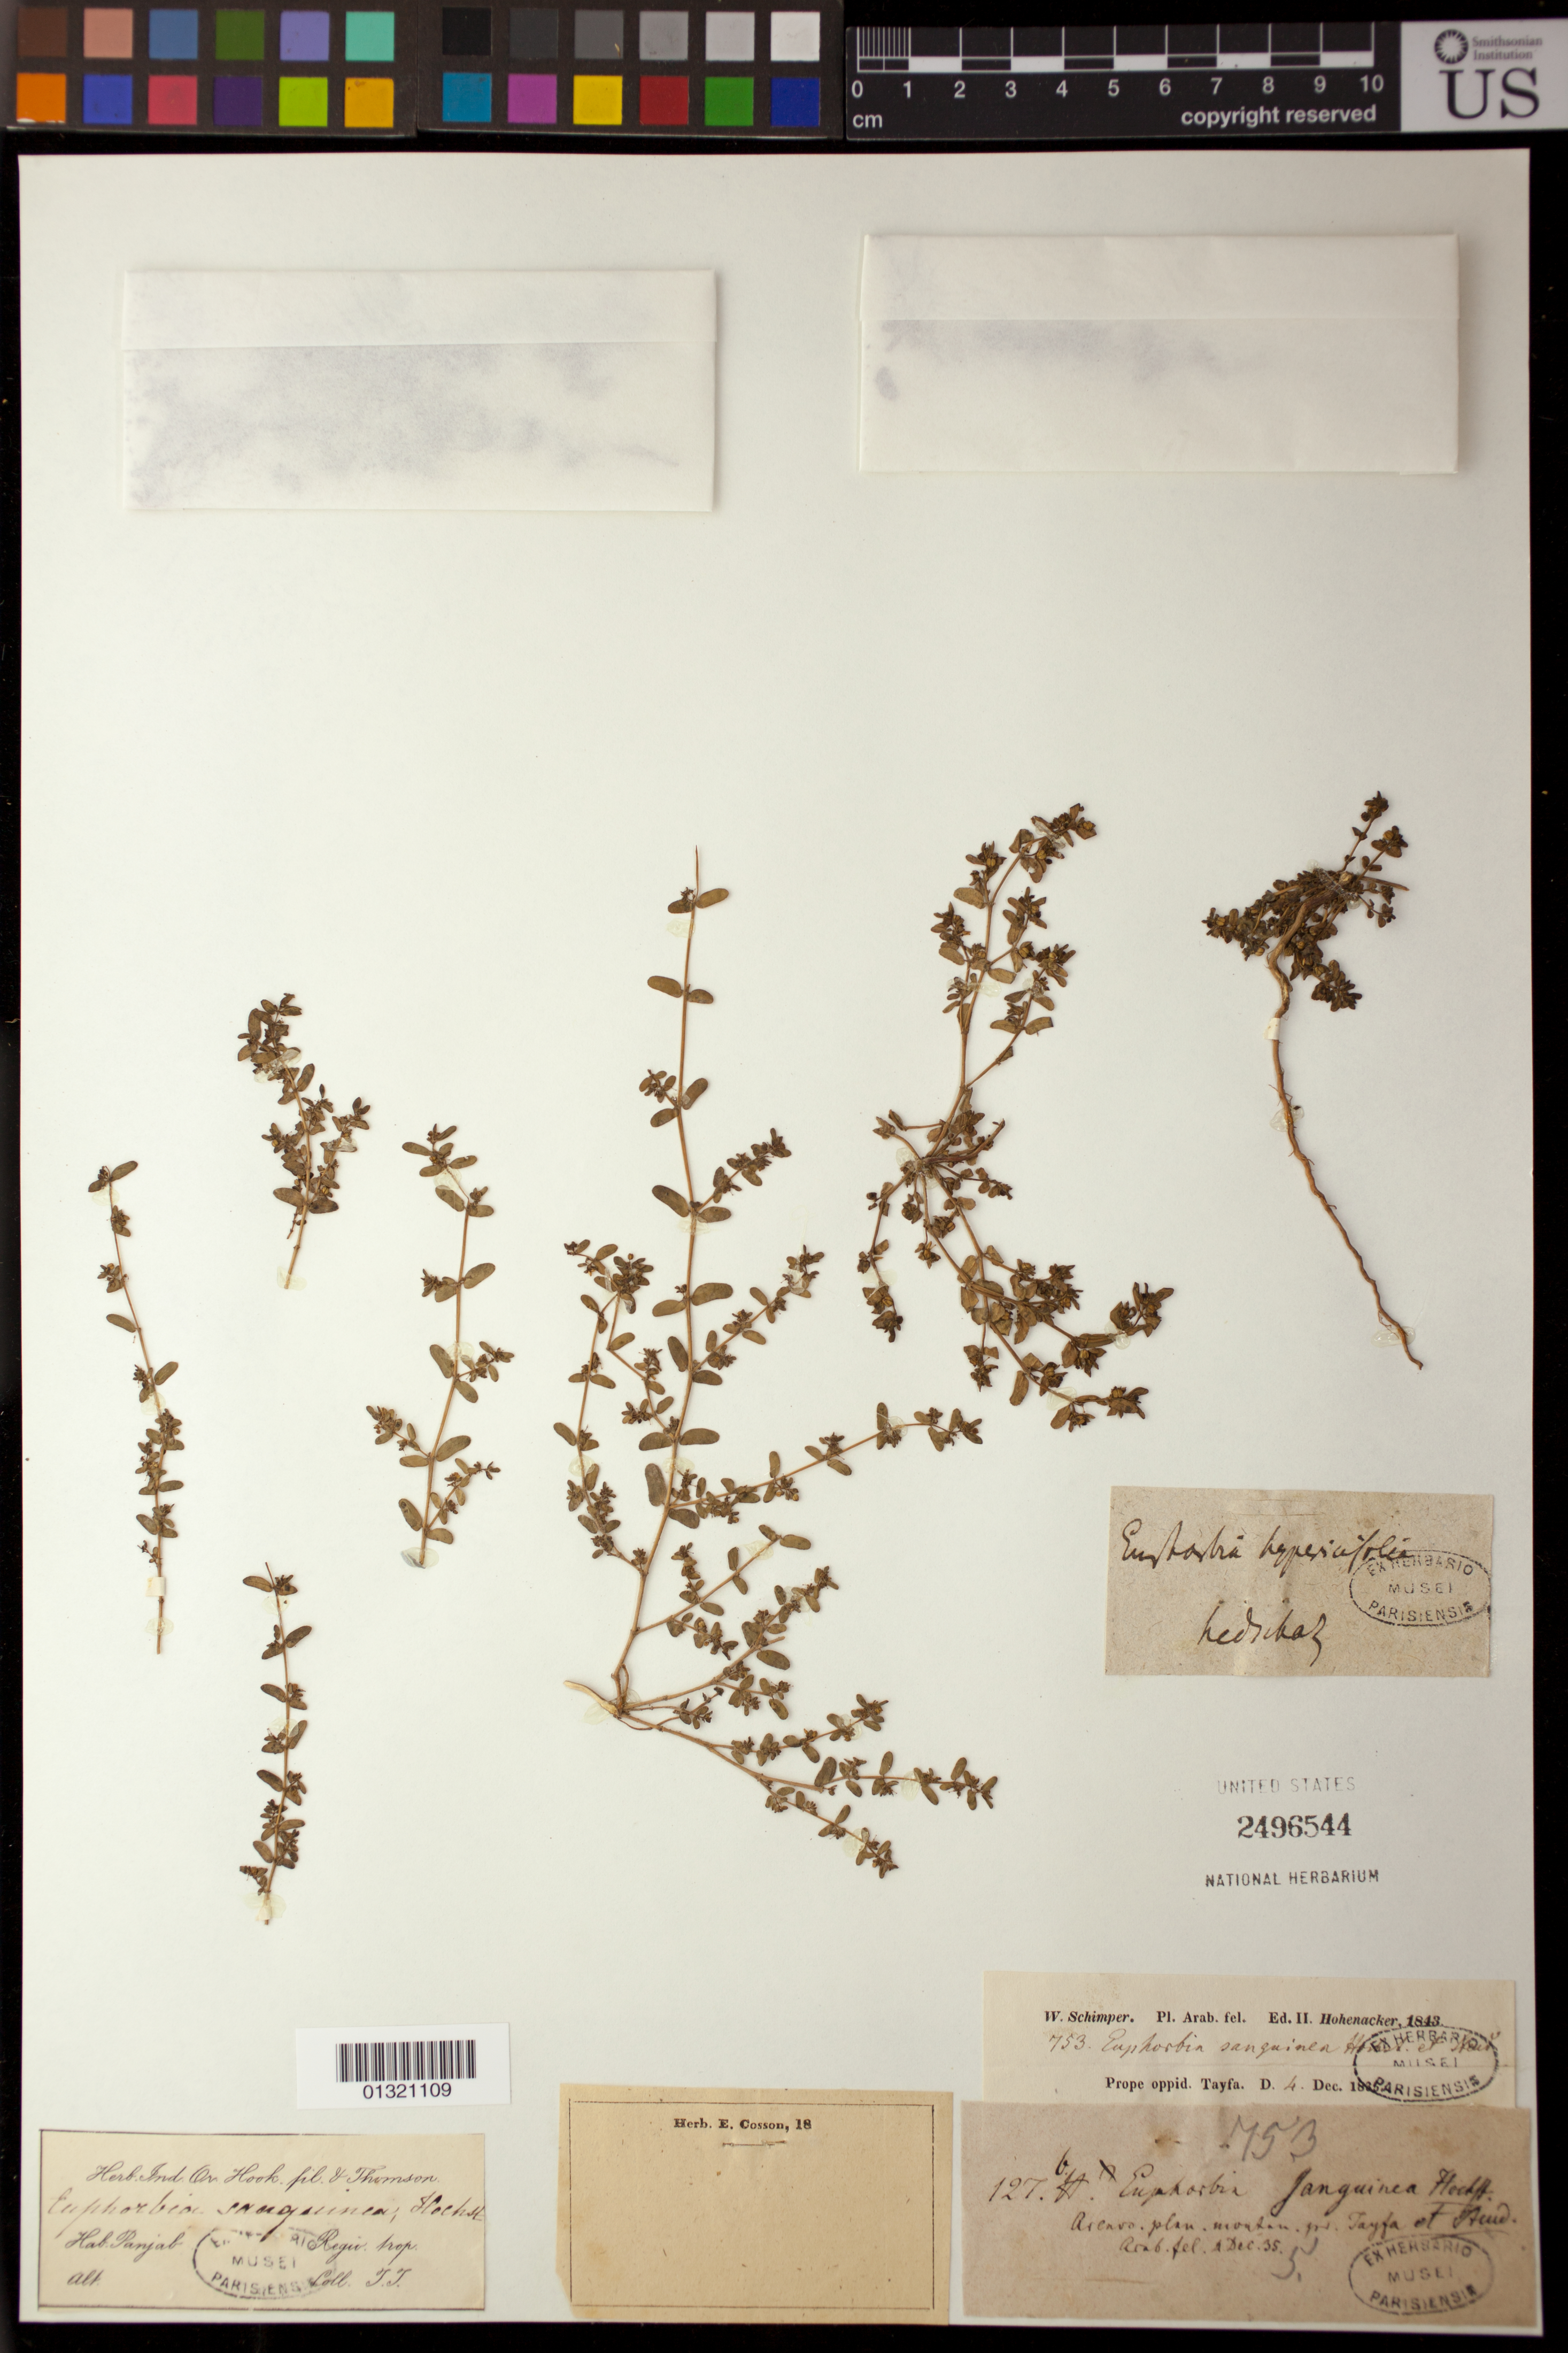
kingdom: Plantae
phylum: Tracheophyta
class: Magnoliopsida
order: Malpighiales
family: Euphorbiaceae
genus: Euphorbia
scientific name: Euphorbia inaequilatera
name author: Sond.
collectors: T. Thomson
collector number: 753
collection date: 1835-12-04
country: India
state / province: Punjab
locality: Panjab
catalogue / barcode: US 2496544